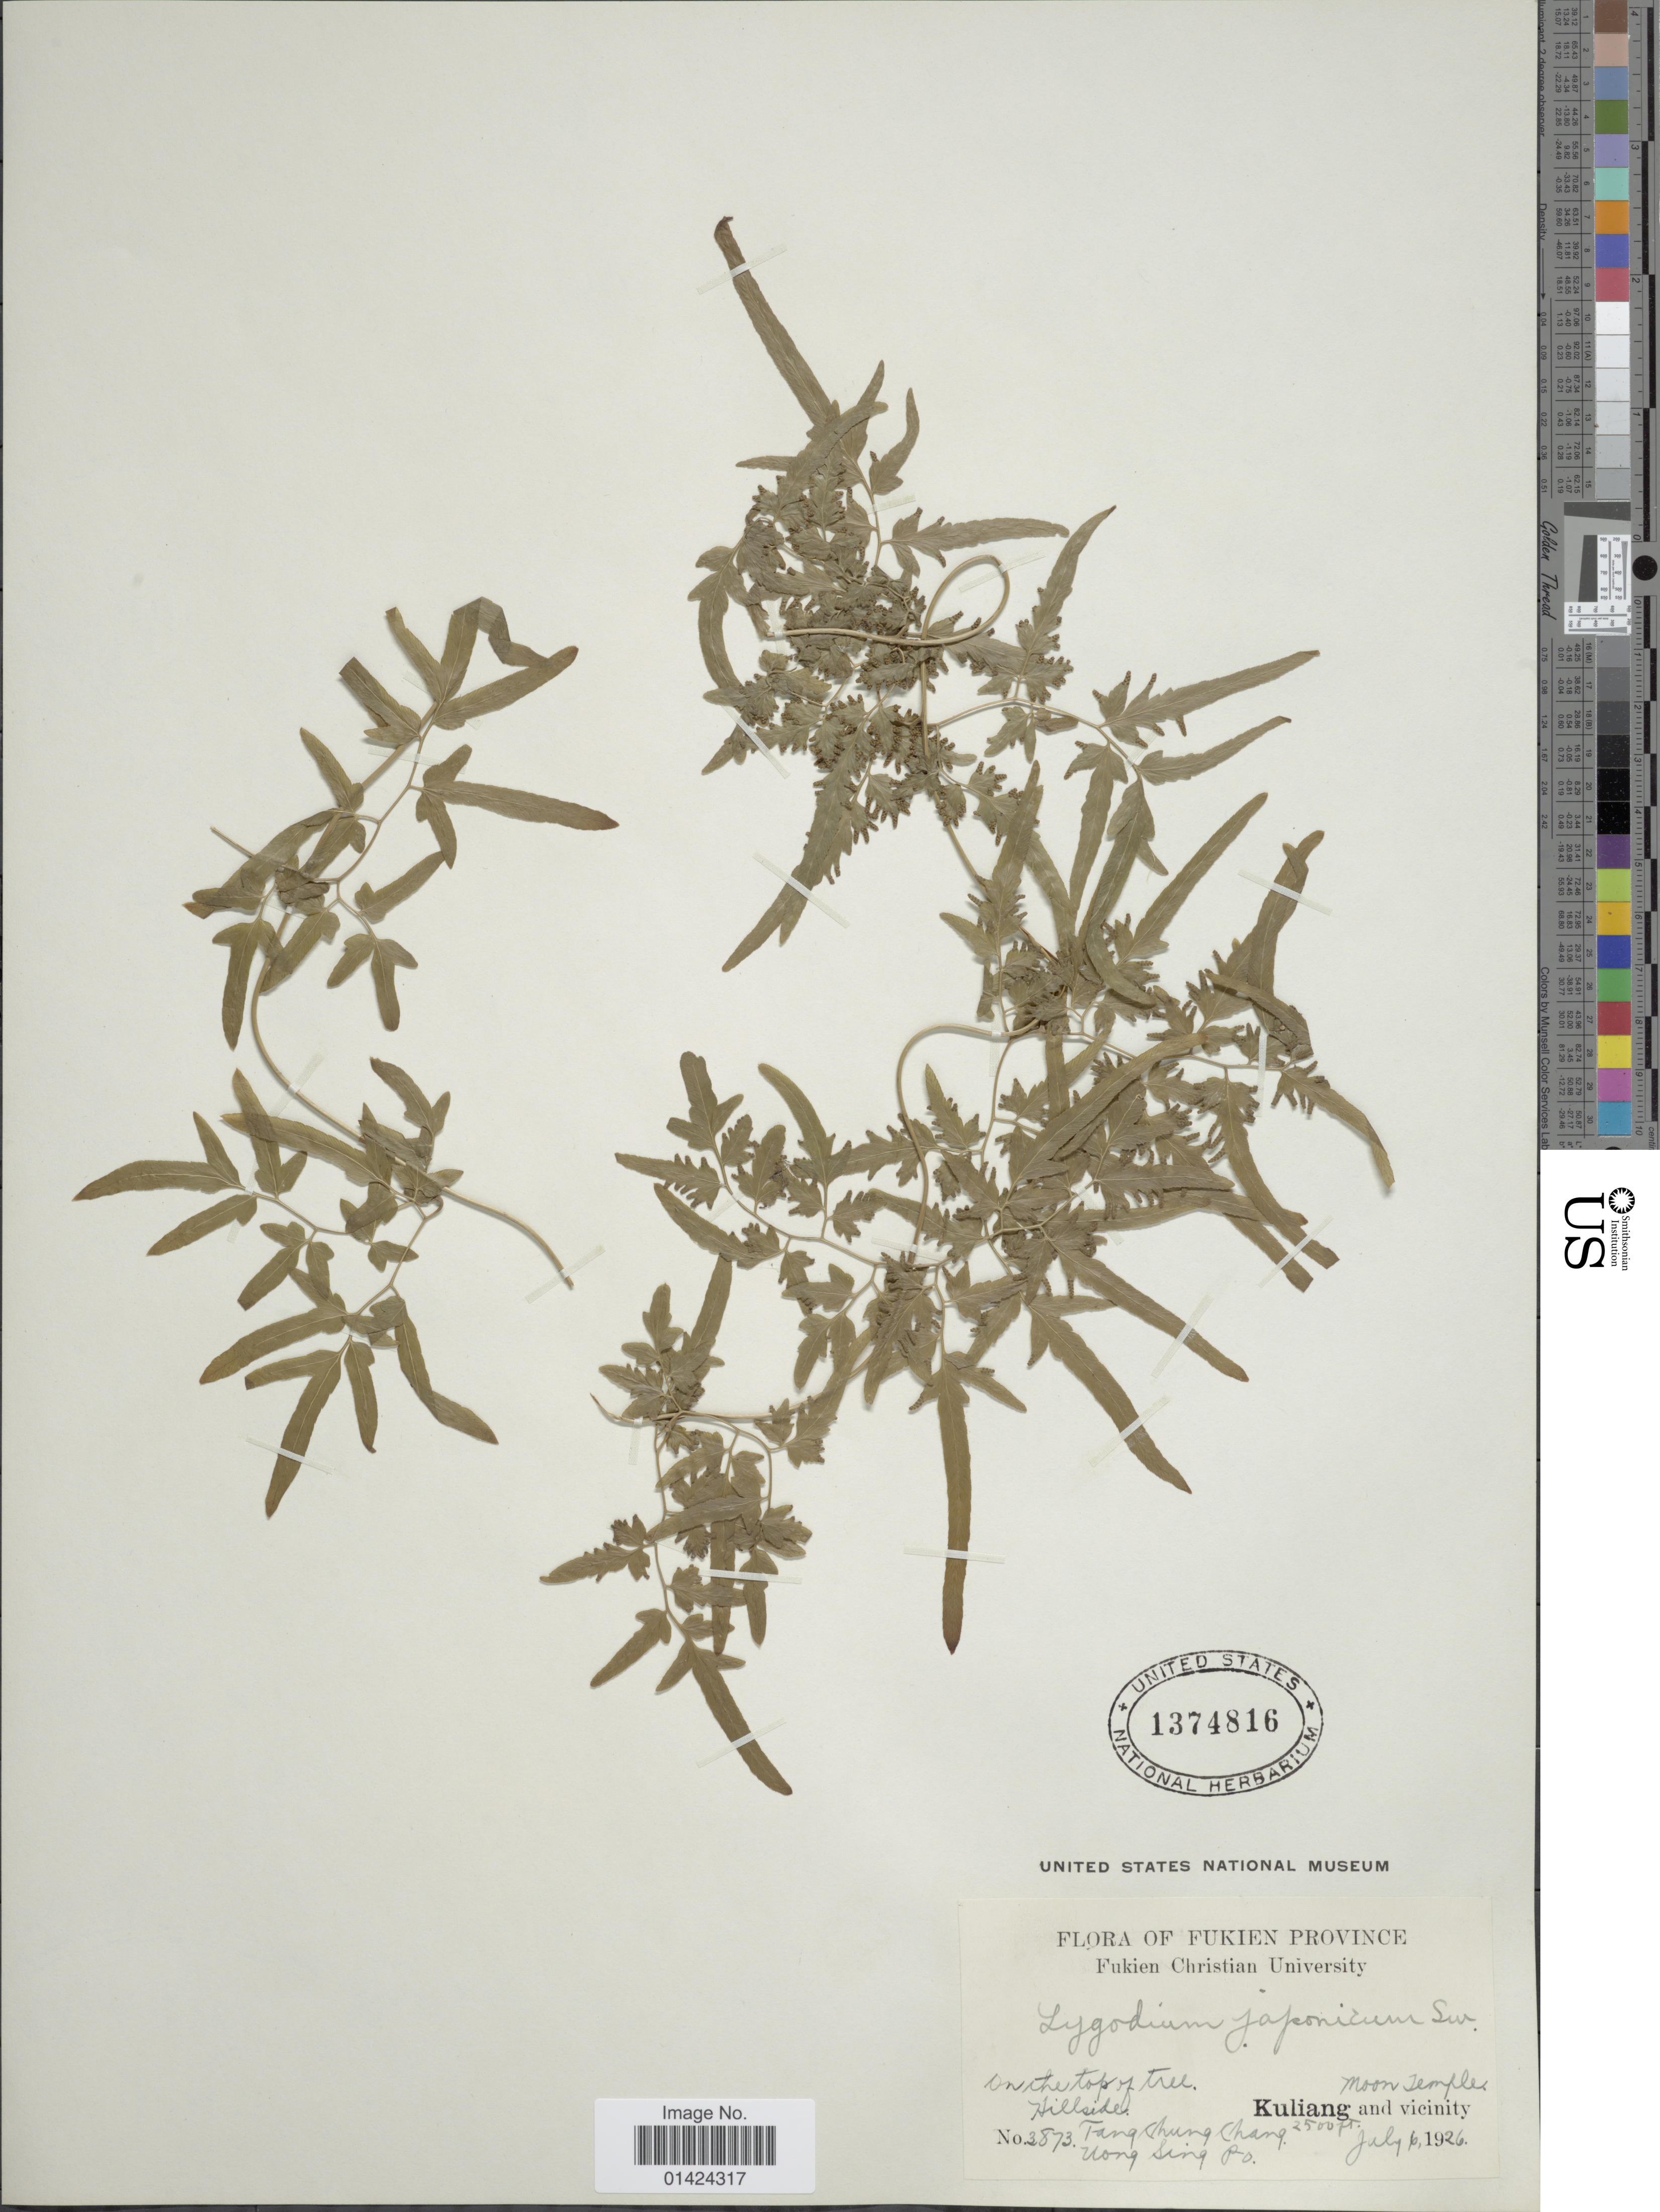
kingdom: Plantae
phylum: Tracheophyta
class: Polypodiopsida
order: Schizaeales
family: Lygodiaceae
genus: Lygodium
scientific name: Lygodium japonicum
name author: (Thunb.) Sw.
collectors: T. C. Chang & Uong Sing Po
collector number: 3873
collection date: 1926-07-06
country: China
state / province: Fujian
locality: Fukien province. Hillside. Moon templex. Kuliand and vicinity. [interpreted]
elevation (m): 762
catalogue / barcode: US 1374816